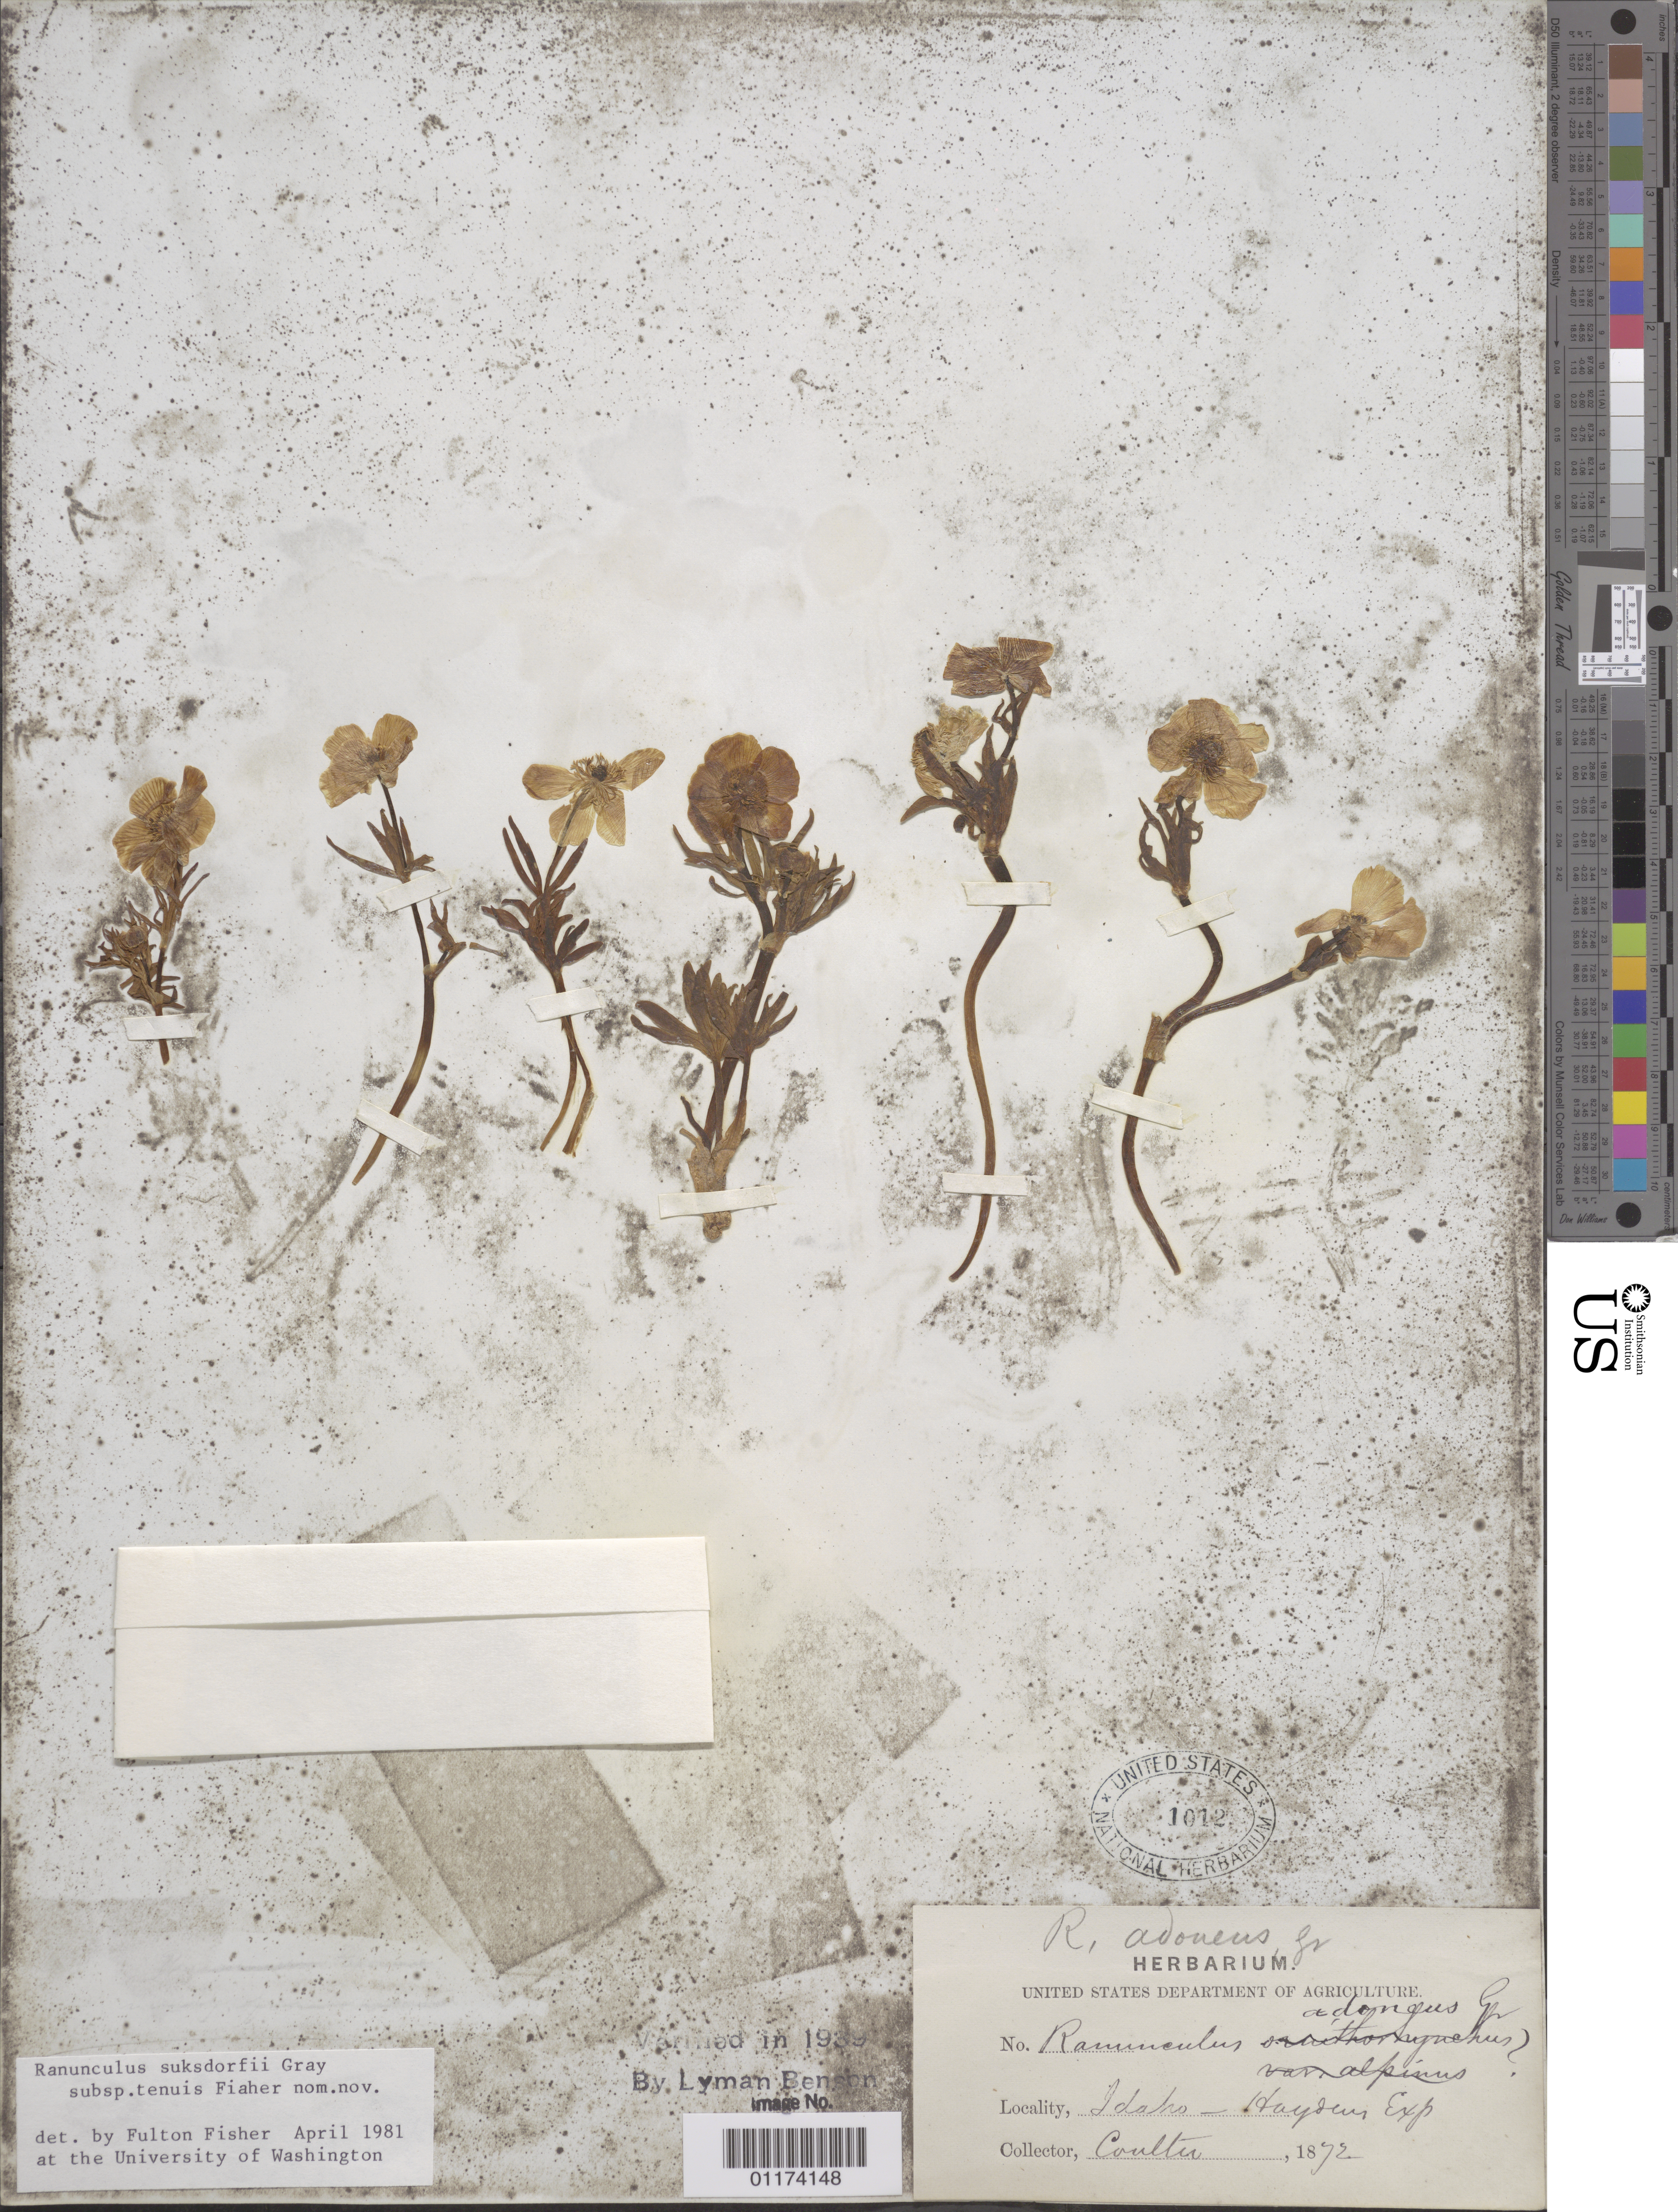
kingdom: Plantae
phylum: Tracheophyta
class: Magnoliopsida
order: Ranunculales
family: Ranunculaceae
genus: Ranunculus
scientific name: Ranunculus adoneus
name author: A. Gray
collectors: -- Coulter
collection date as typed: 1872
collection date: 1872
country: United States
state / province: Idaho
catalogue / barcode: US 1012